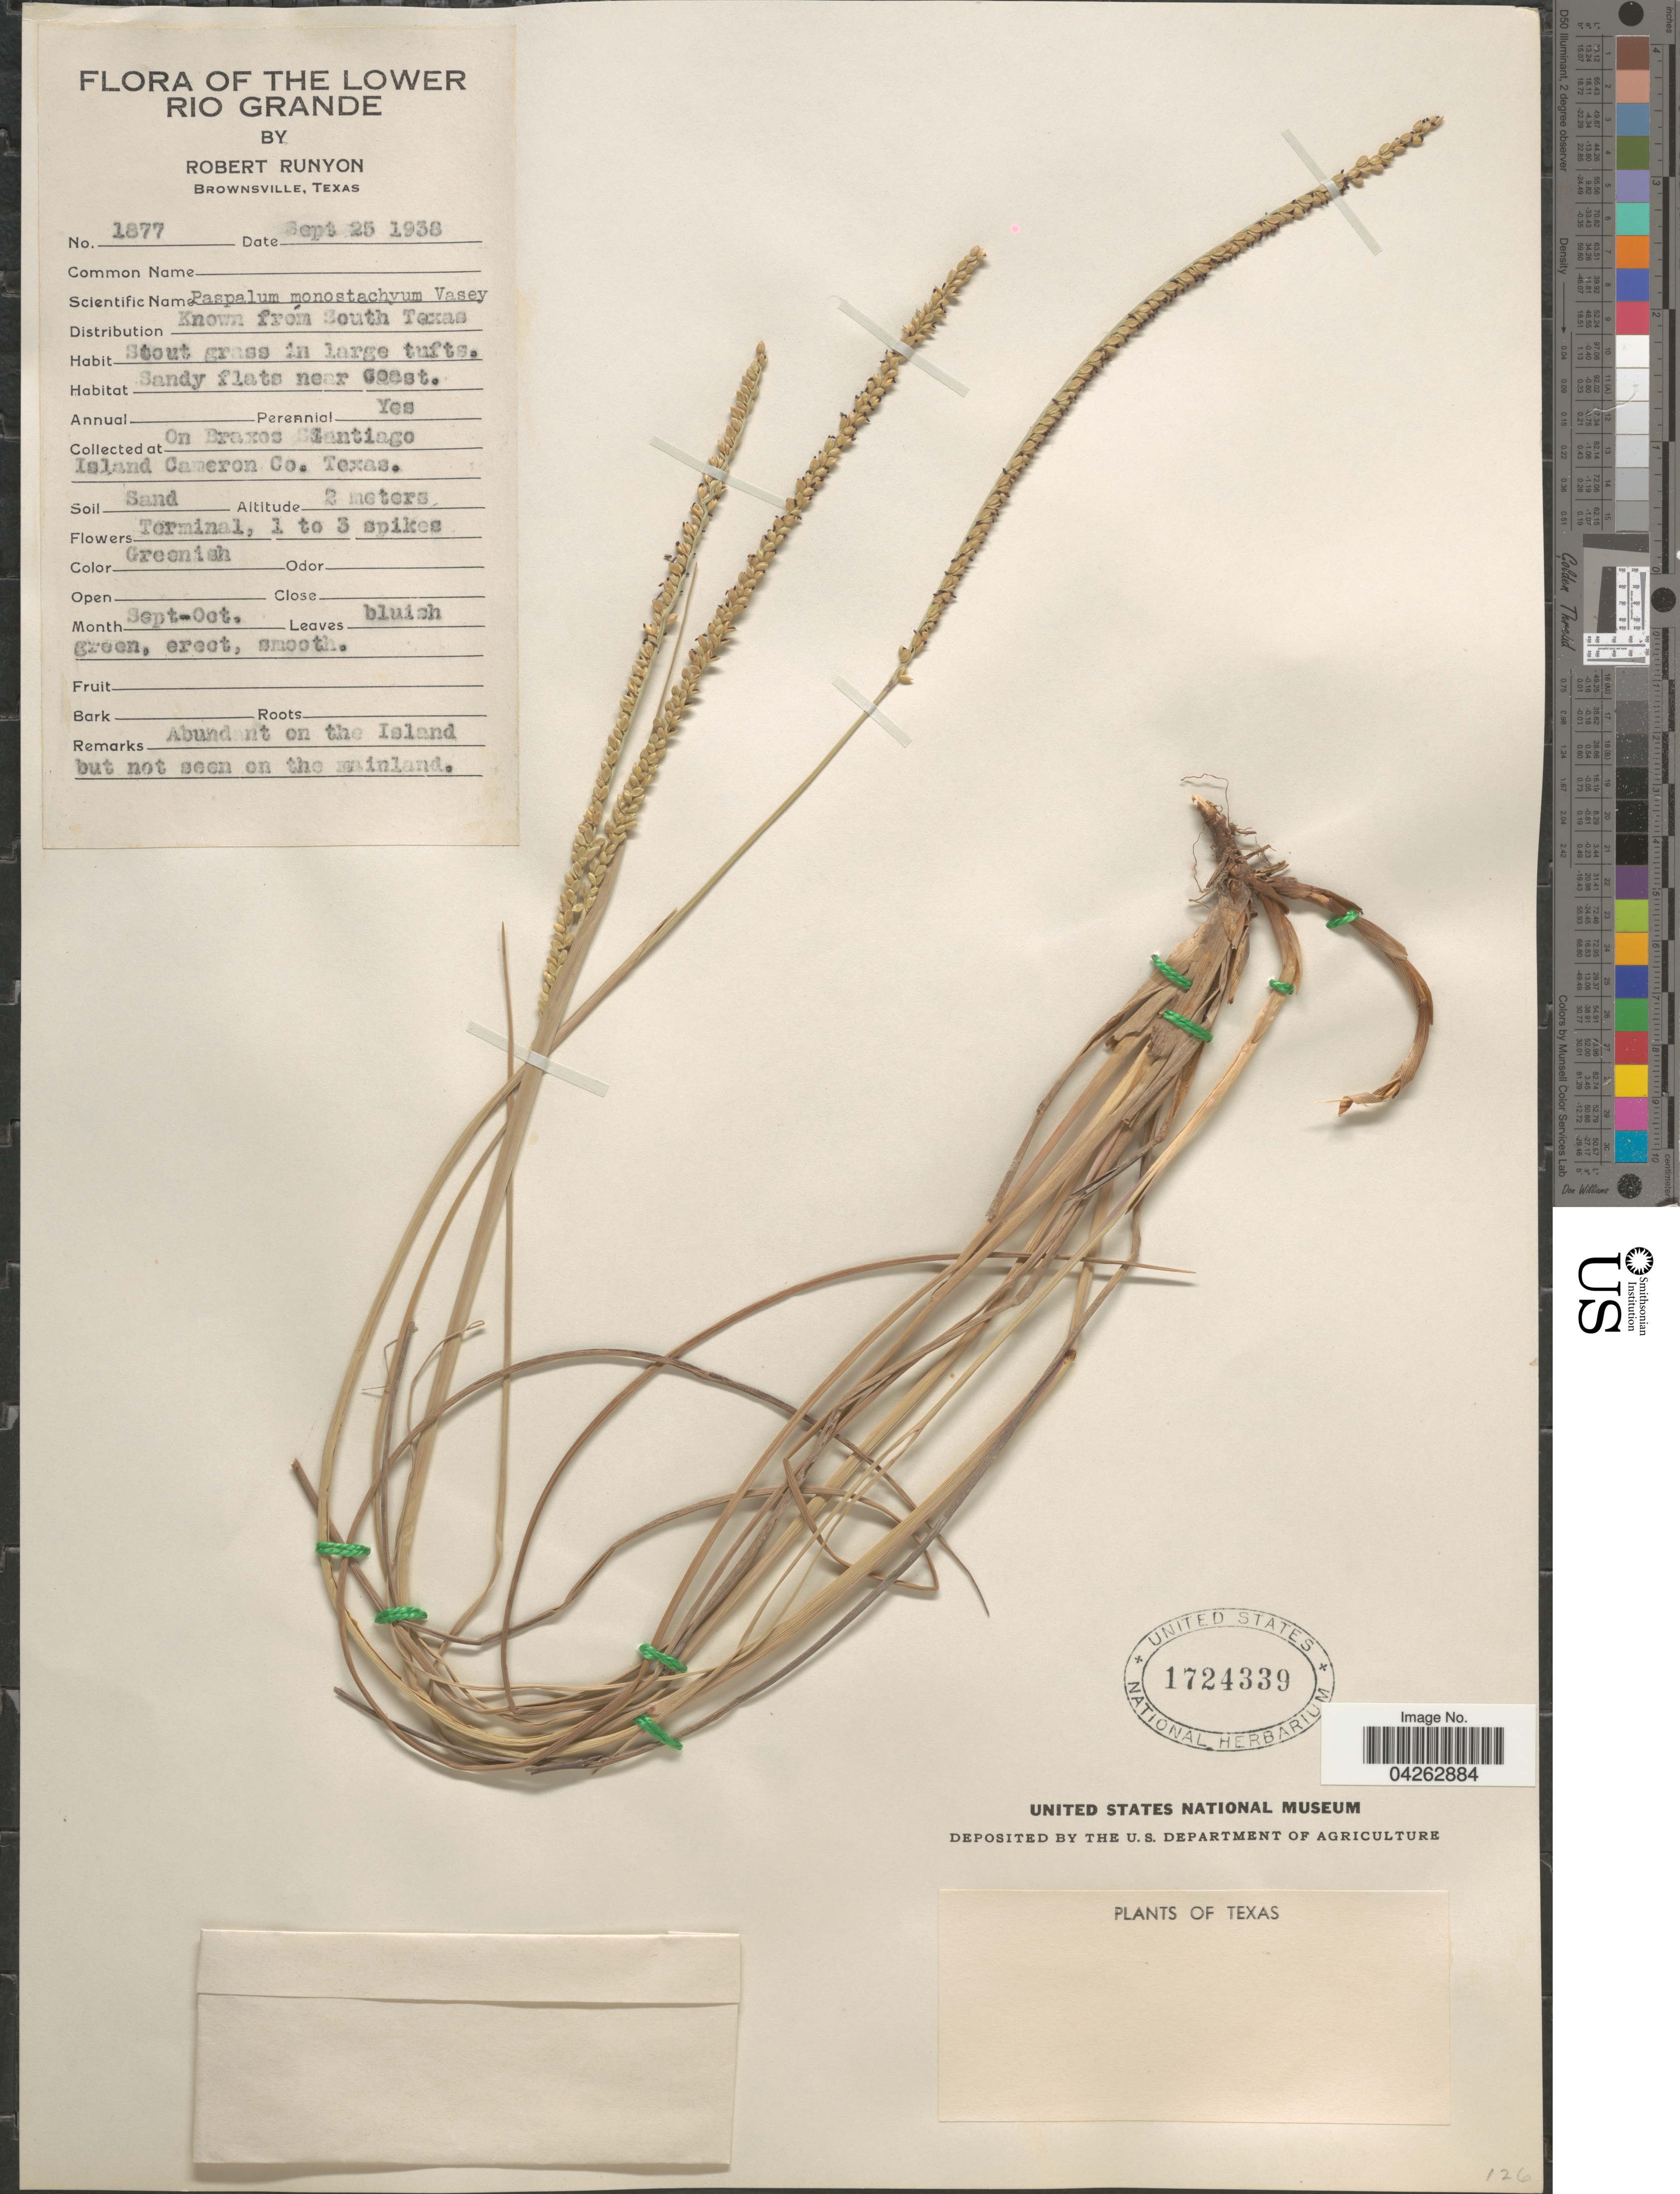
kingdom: Plantae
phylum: Tracheophyta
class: Liliopsida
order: Poales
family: Poaceae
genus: Paspalum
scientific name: Paspalum monostachyum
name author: Vasey ex Chapm.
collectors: R. Runyon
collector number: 1877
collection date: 1938-09-25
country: United States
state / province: Texas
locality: The Lower Rio Grande. On Braxos Santiago Island Cameron Co.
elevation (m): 2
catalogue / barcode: US 1724339